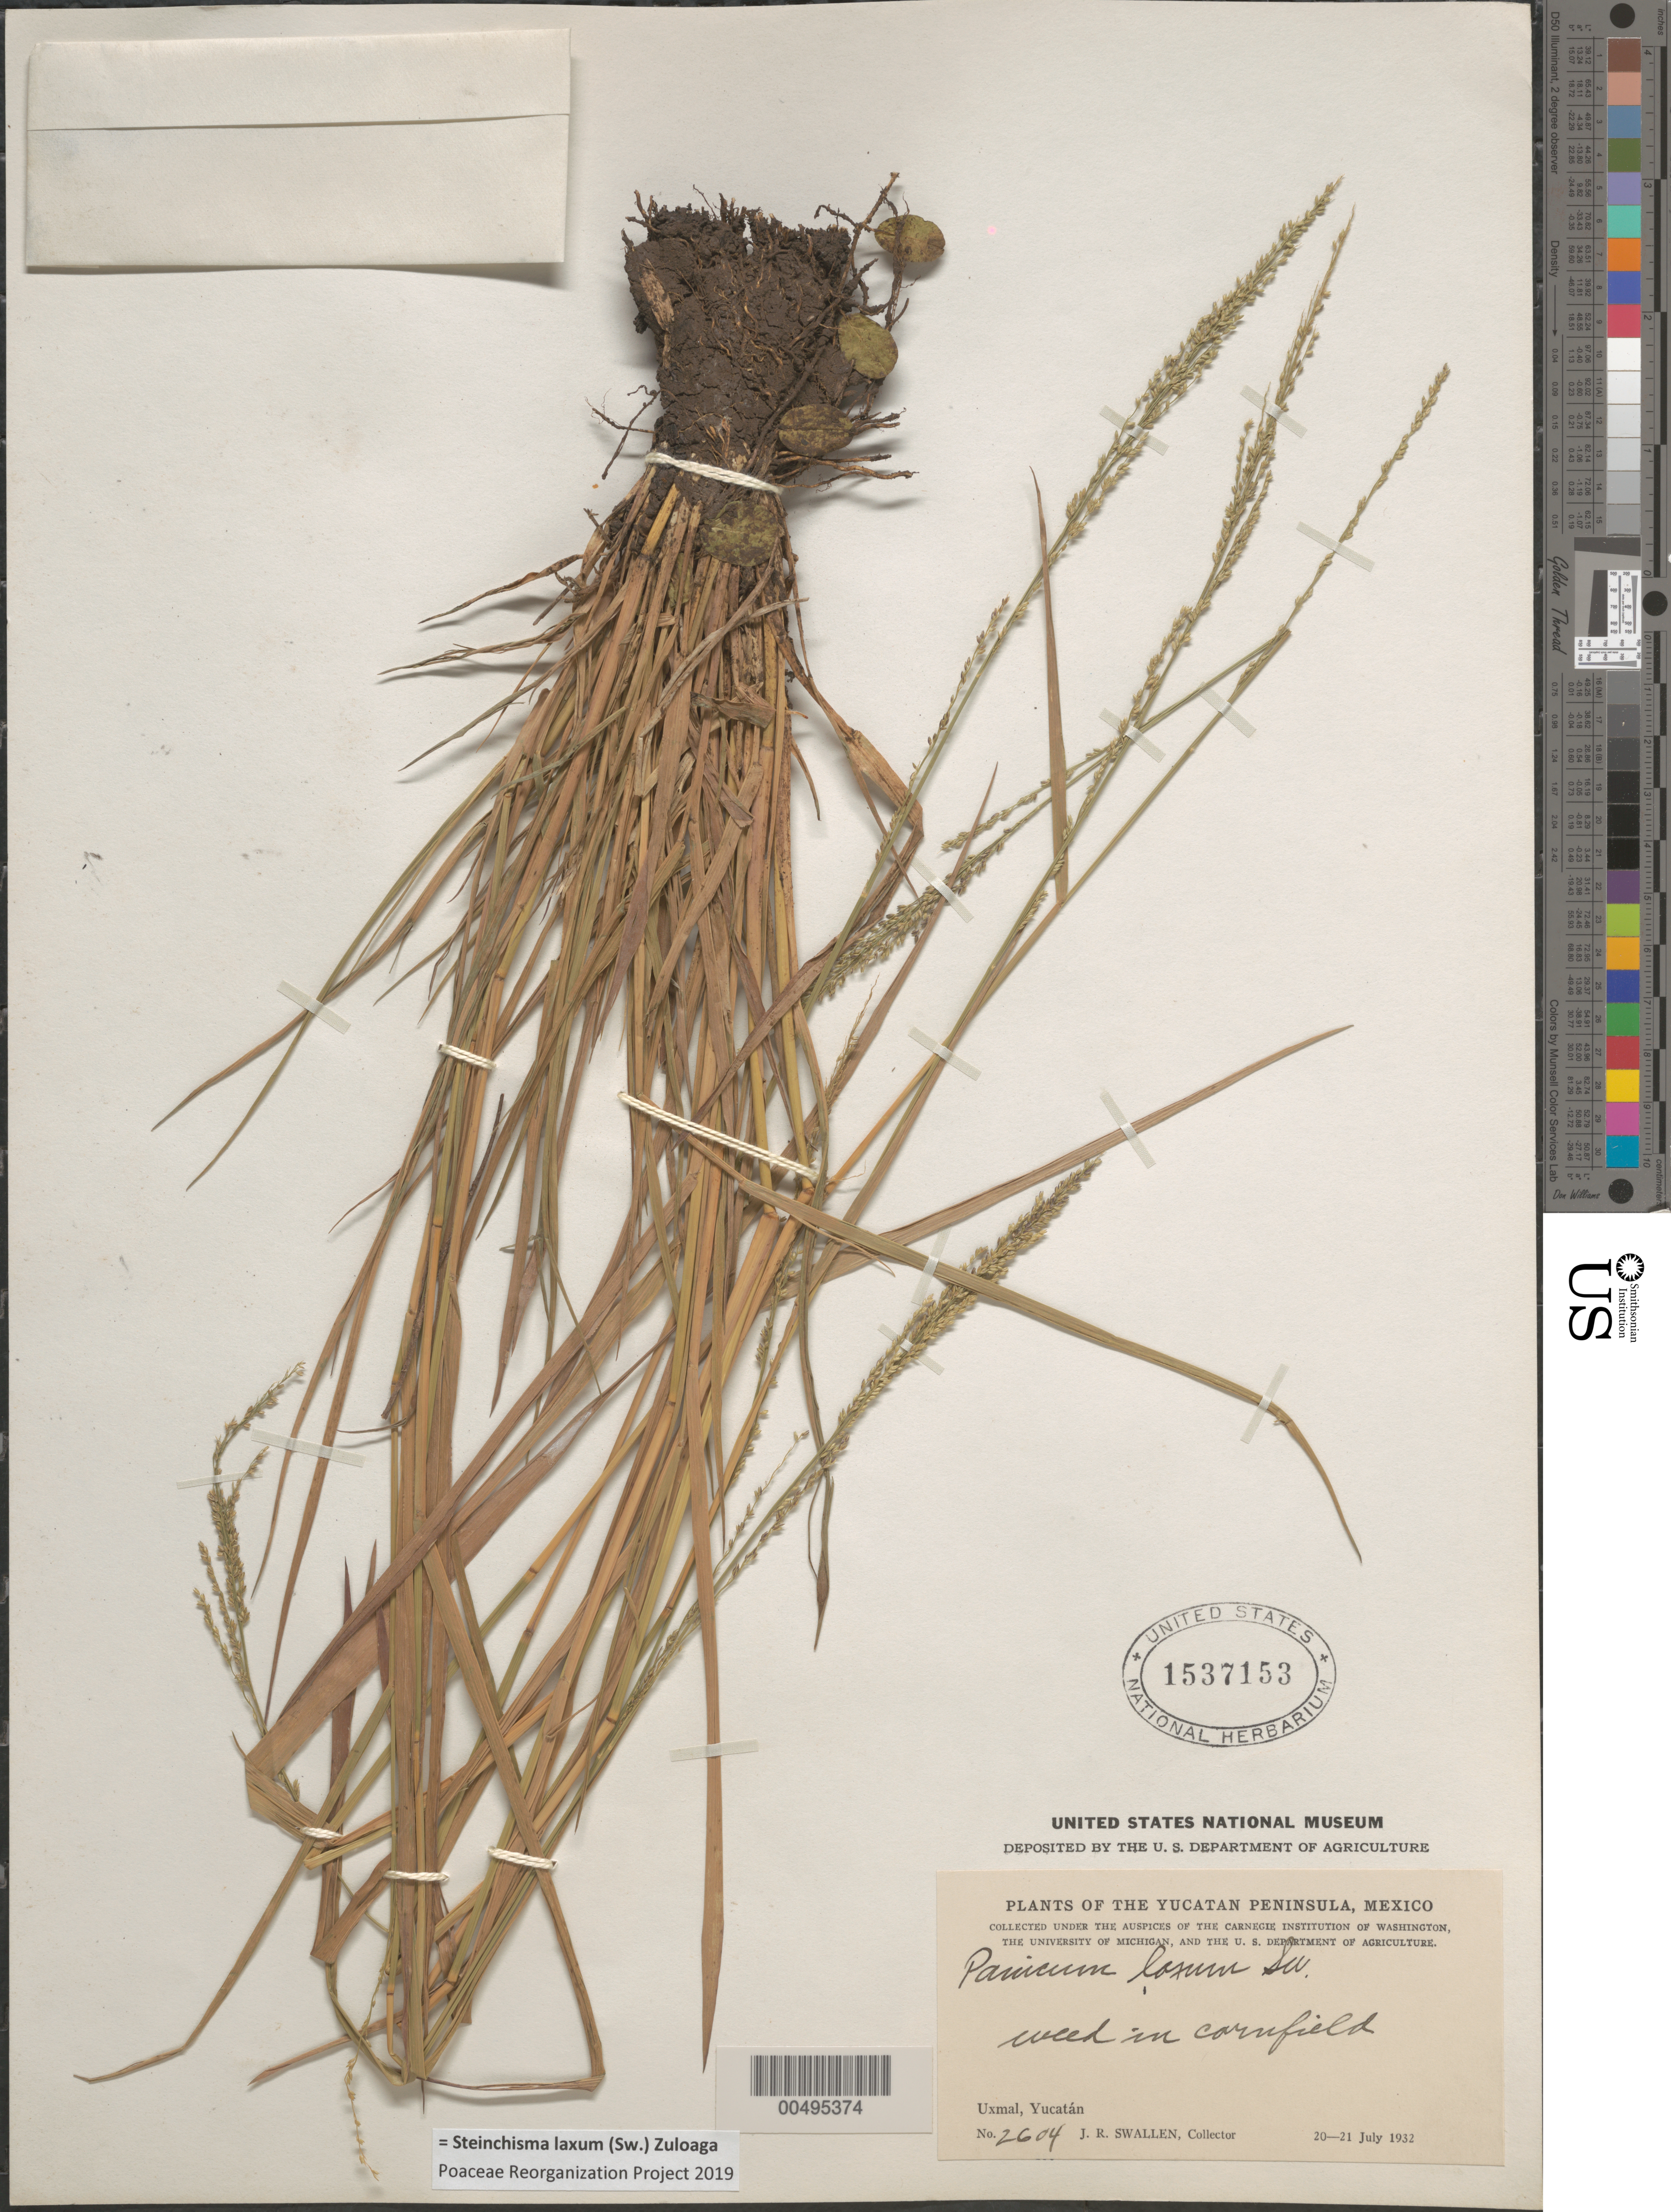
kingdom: Plantae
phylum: Tracheophyta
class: Liliopsida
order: Poales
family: Poaceae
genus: Panicum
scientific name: Panicum laxum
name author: Sw.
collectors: J. R. Swallen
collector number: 2604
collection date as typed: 20 Jul 1932 to 21 Jul 1932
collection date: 1932-07-20/1932-07-21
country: Mexico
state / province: Yucatan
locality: Yucatan Peninsula, Uxmal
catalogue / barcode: US 1537153